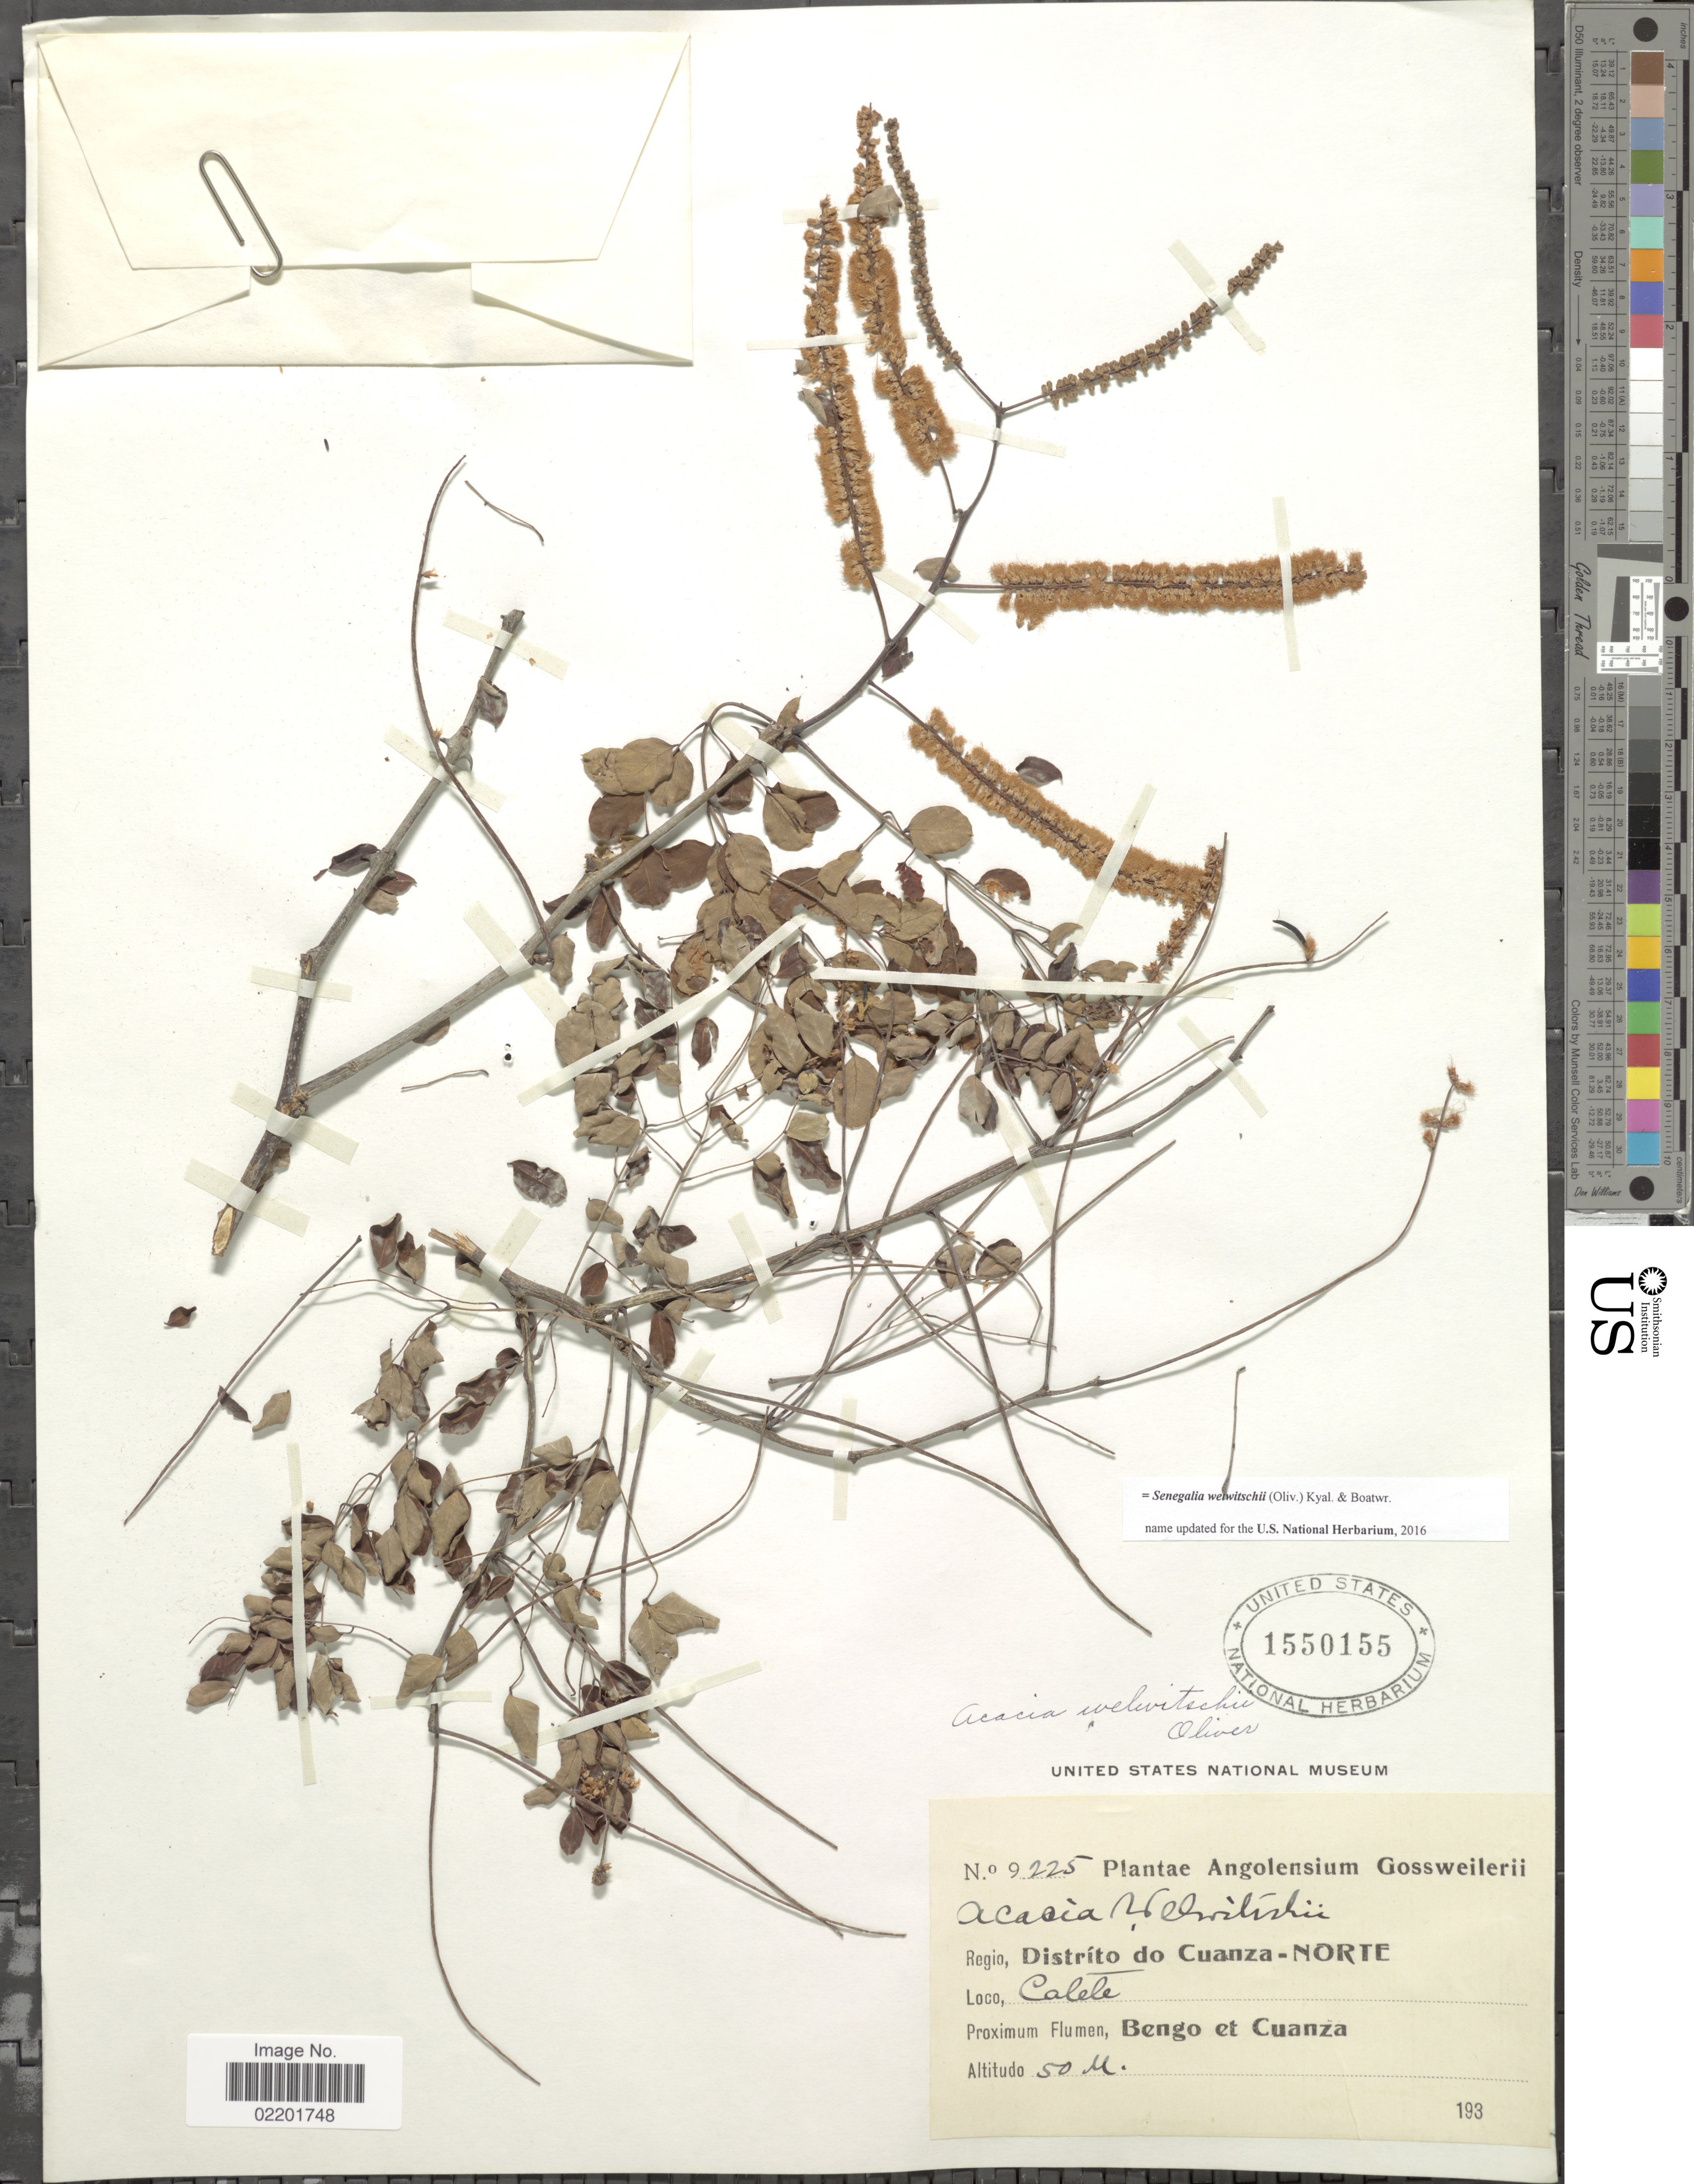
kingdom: Plantae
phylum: Tracheophyta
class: Magnoliopsida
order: Fabales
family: Fabaceae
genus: Senegalia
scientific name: Senegalia welwitschii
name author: (Oliv.) Kyal. & Boatwr.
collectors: -. Gossweiler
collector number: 9225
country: Angola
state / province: Cuanza Norte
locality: Calete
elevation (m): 50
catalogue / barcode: US 1550155